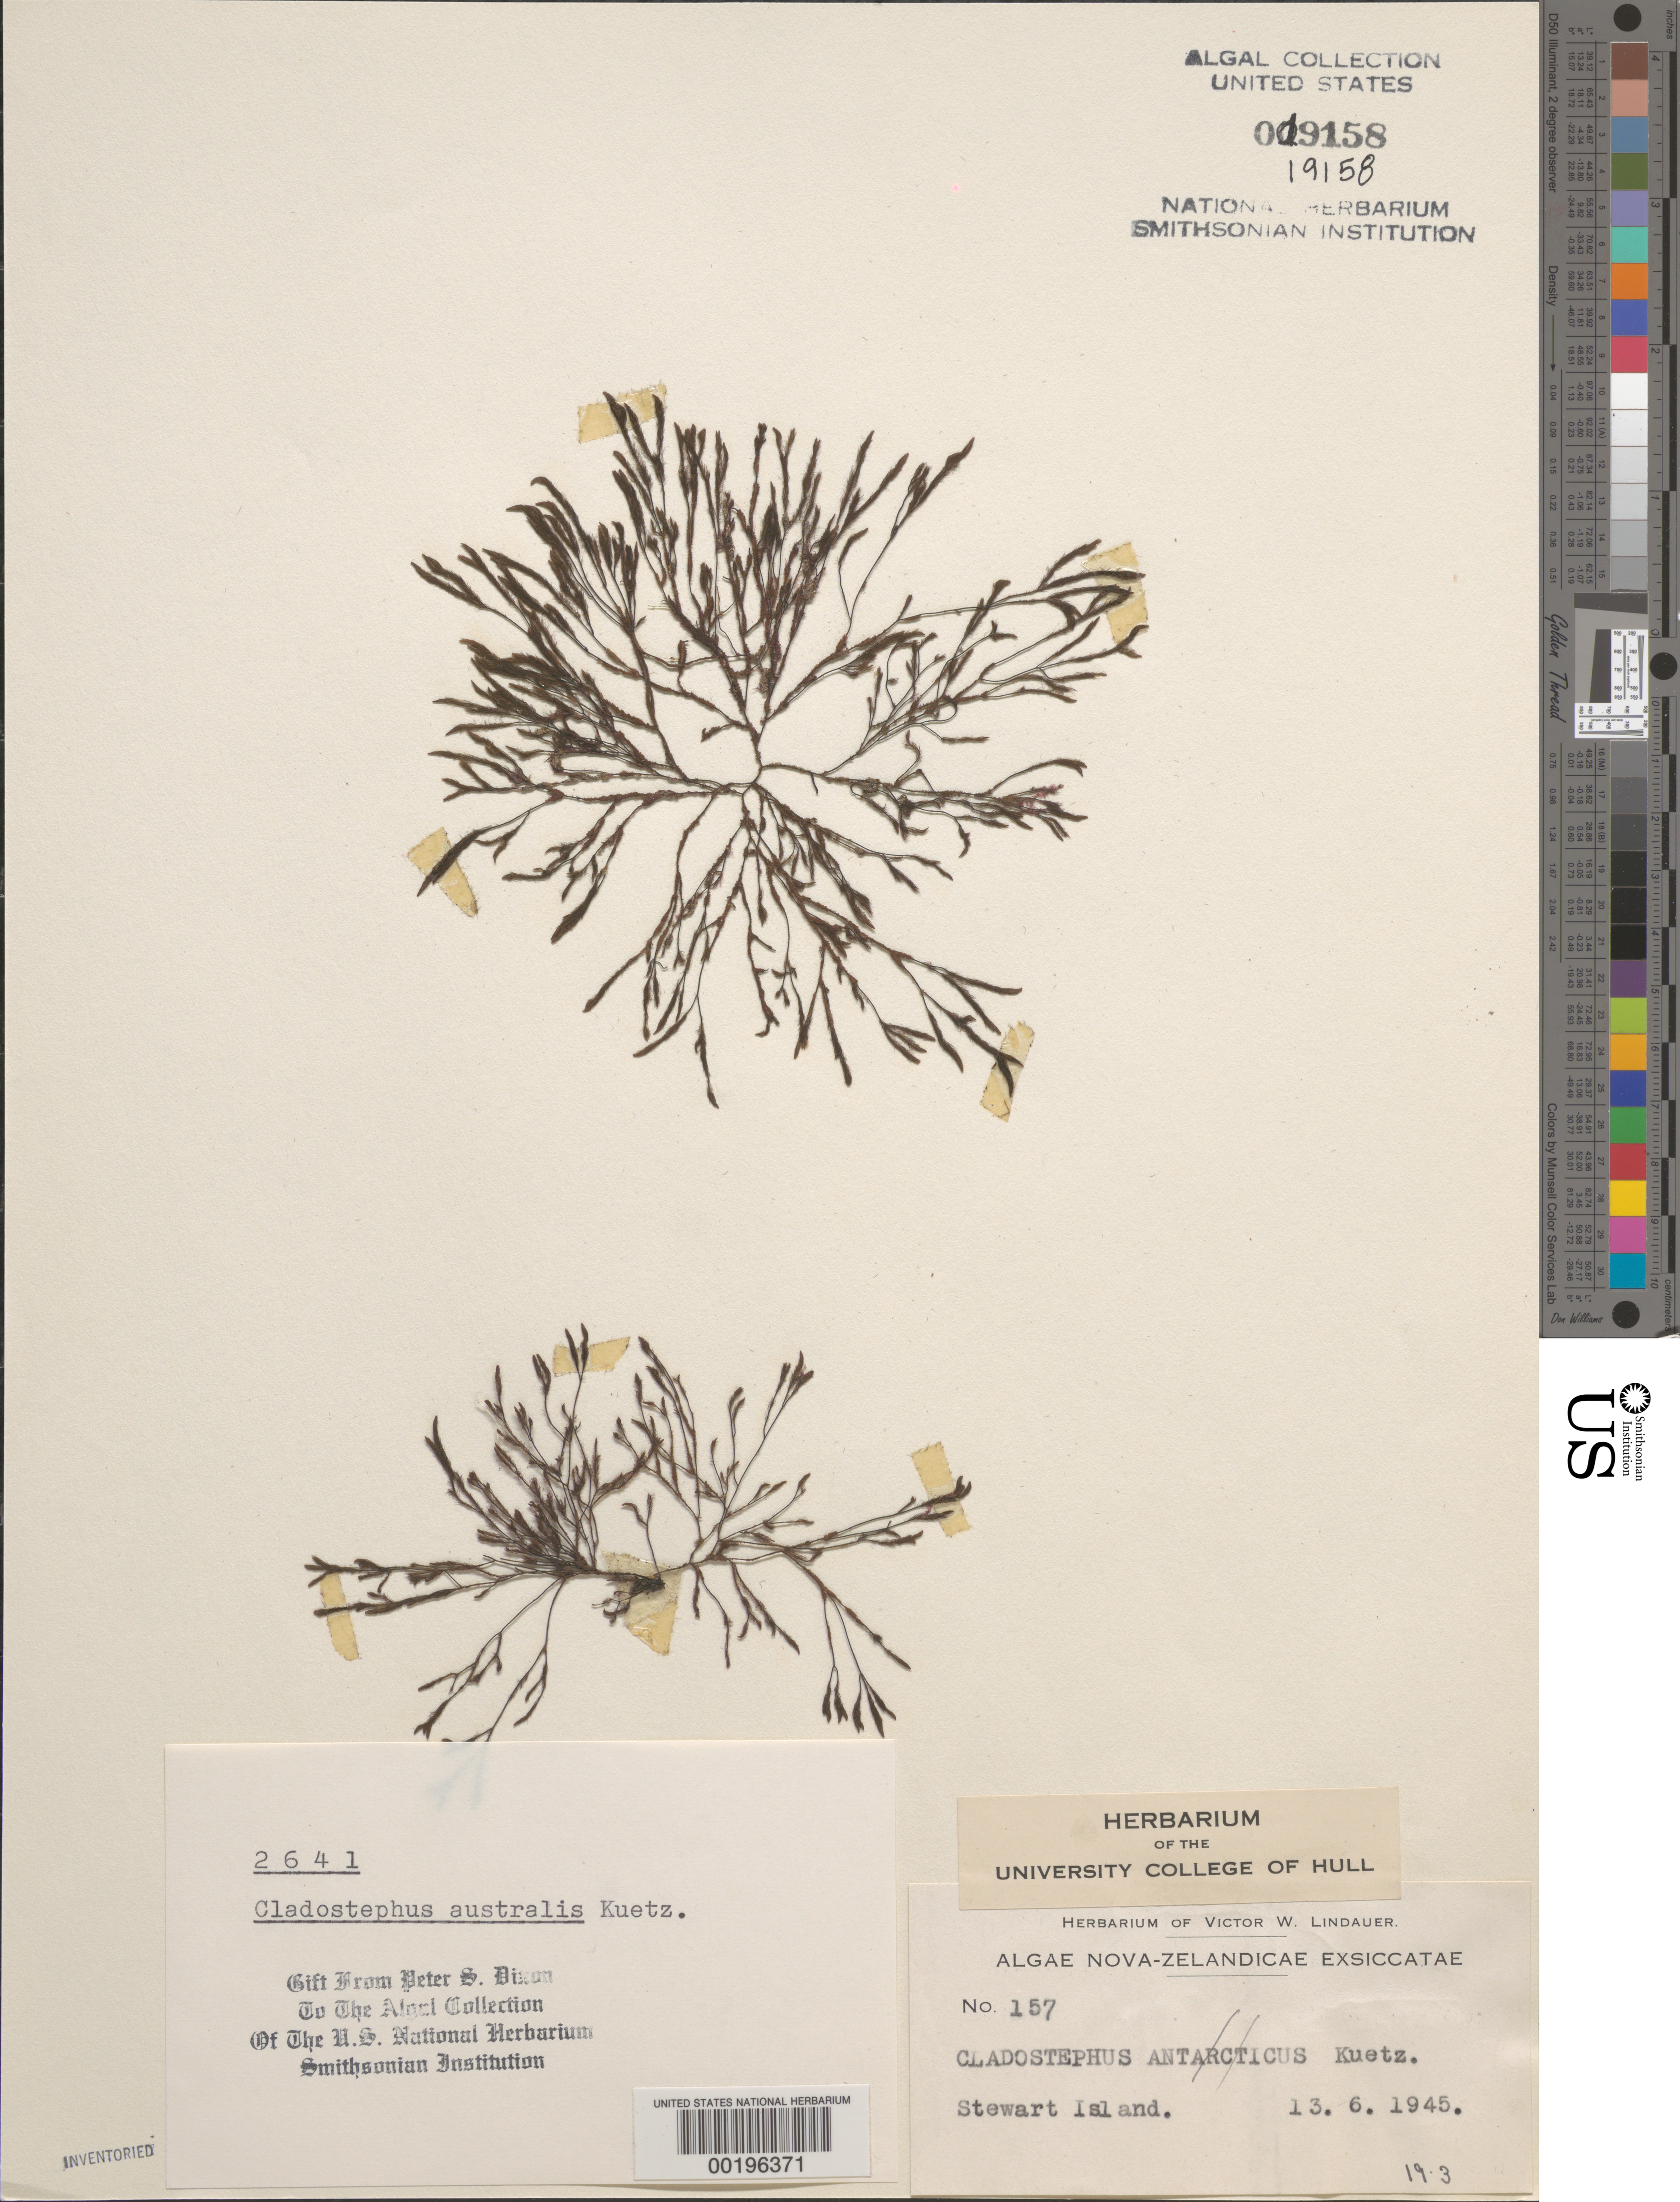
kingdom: Chromista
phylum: Ochrophyta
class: Phaeophyceae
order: Sphacelariales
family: Cladostephaceae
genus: Cladostephus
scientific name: Cladostephus kuetzingii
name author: Heesch et al.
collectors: V. Lindauer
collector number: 157 & PSD 2641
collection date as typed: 13 Jun 1945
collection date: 1945-06-13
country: New Zealand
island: Stewart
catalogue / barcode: US 19158